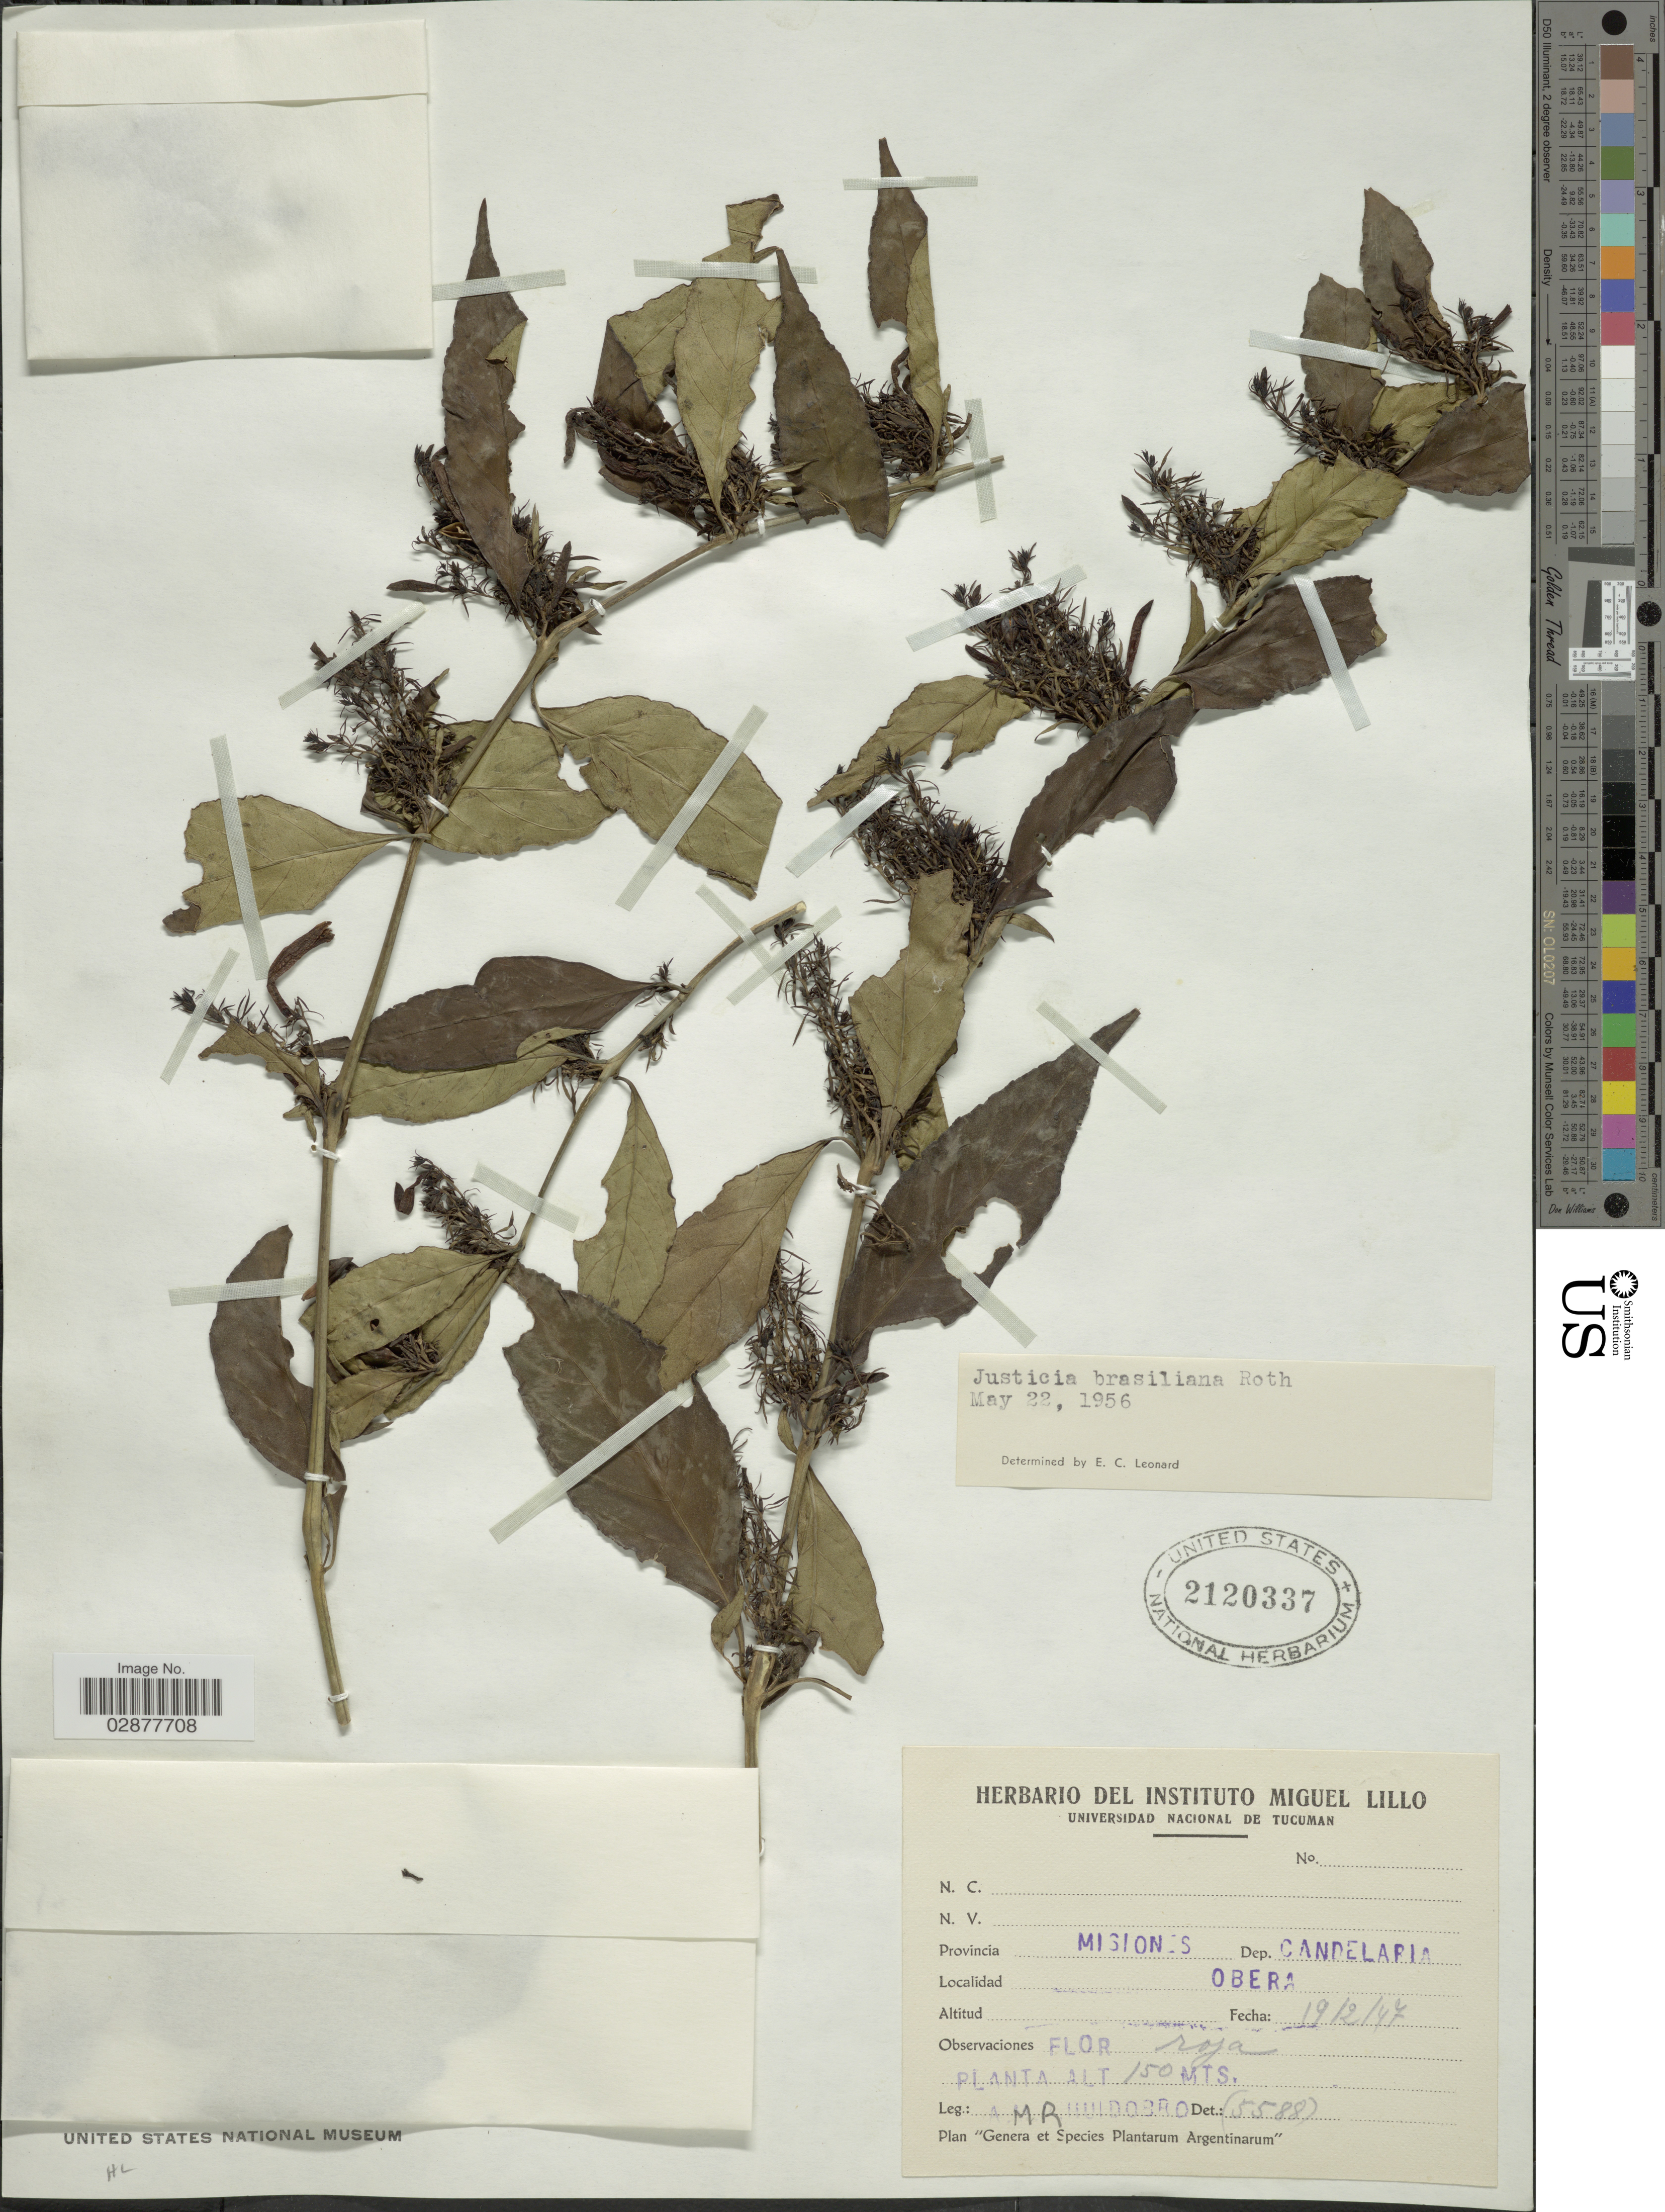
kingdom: Plantae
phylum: Tracheophyta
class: Magnoliopsida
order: Lamiales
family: Acanthaceae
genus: Justicia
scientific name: Justicia brasiliana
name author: Roth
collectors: A. M. R. Huidobro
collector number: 5588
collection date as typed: Transcribed d/m/y: 19/2/47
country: Argentina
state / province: Misiones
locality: Provincia Misiones, Candelaria. Obera.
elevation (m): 150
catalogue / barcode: US 2120337